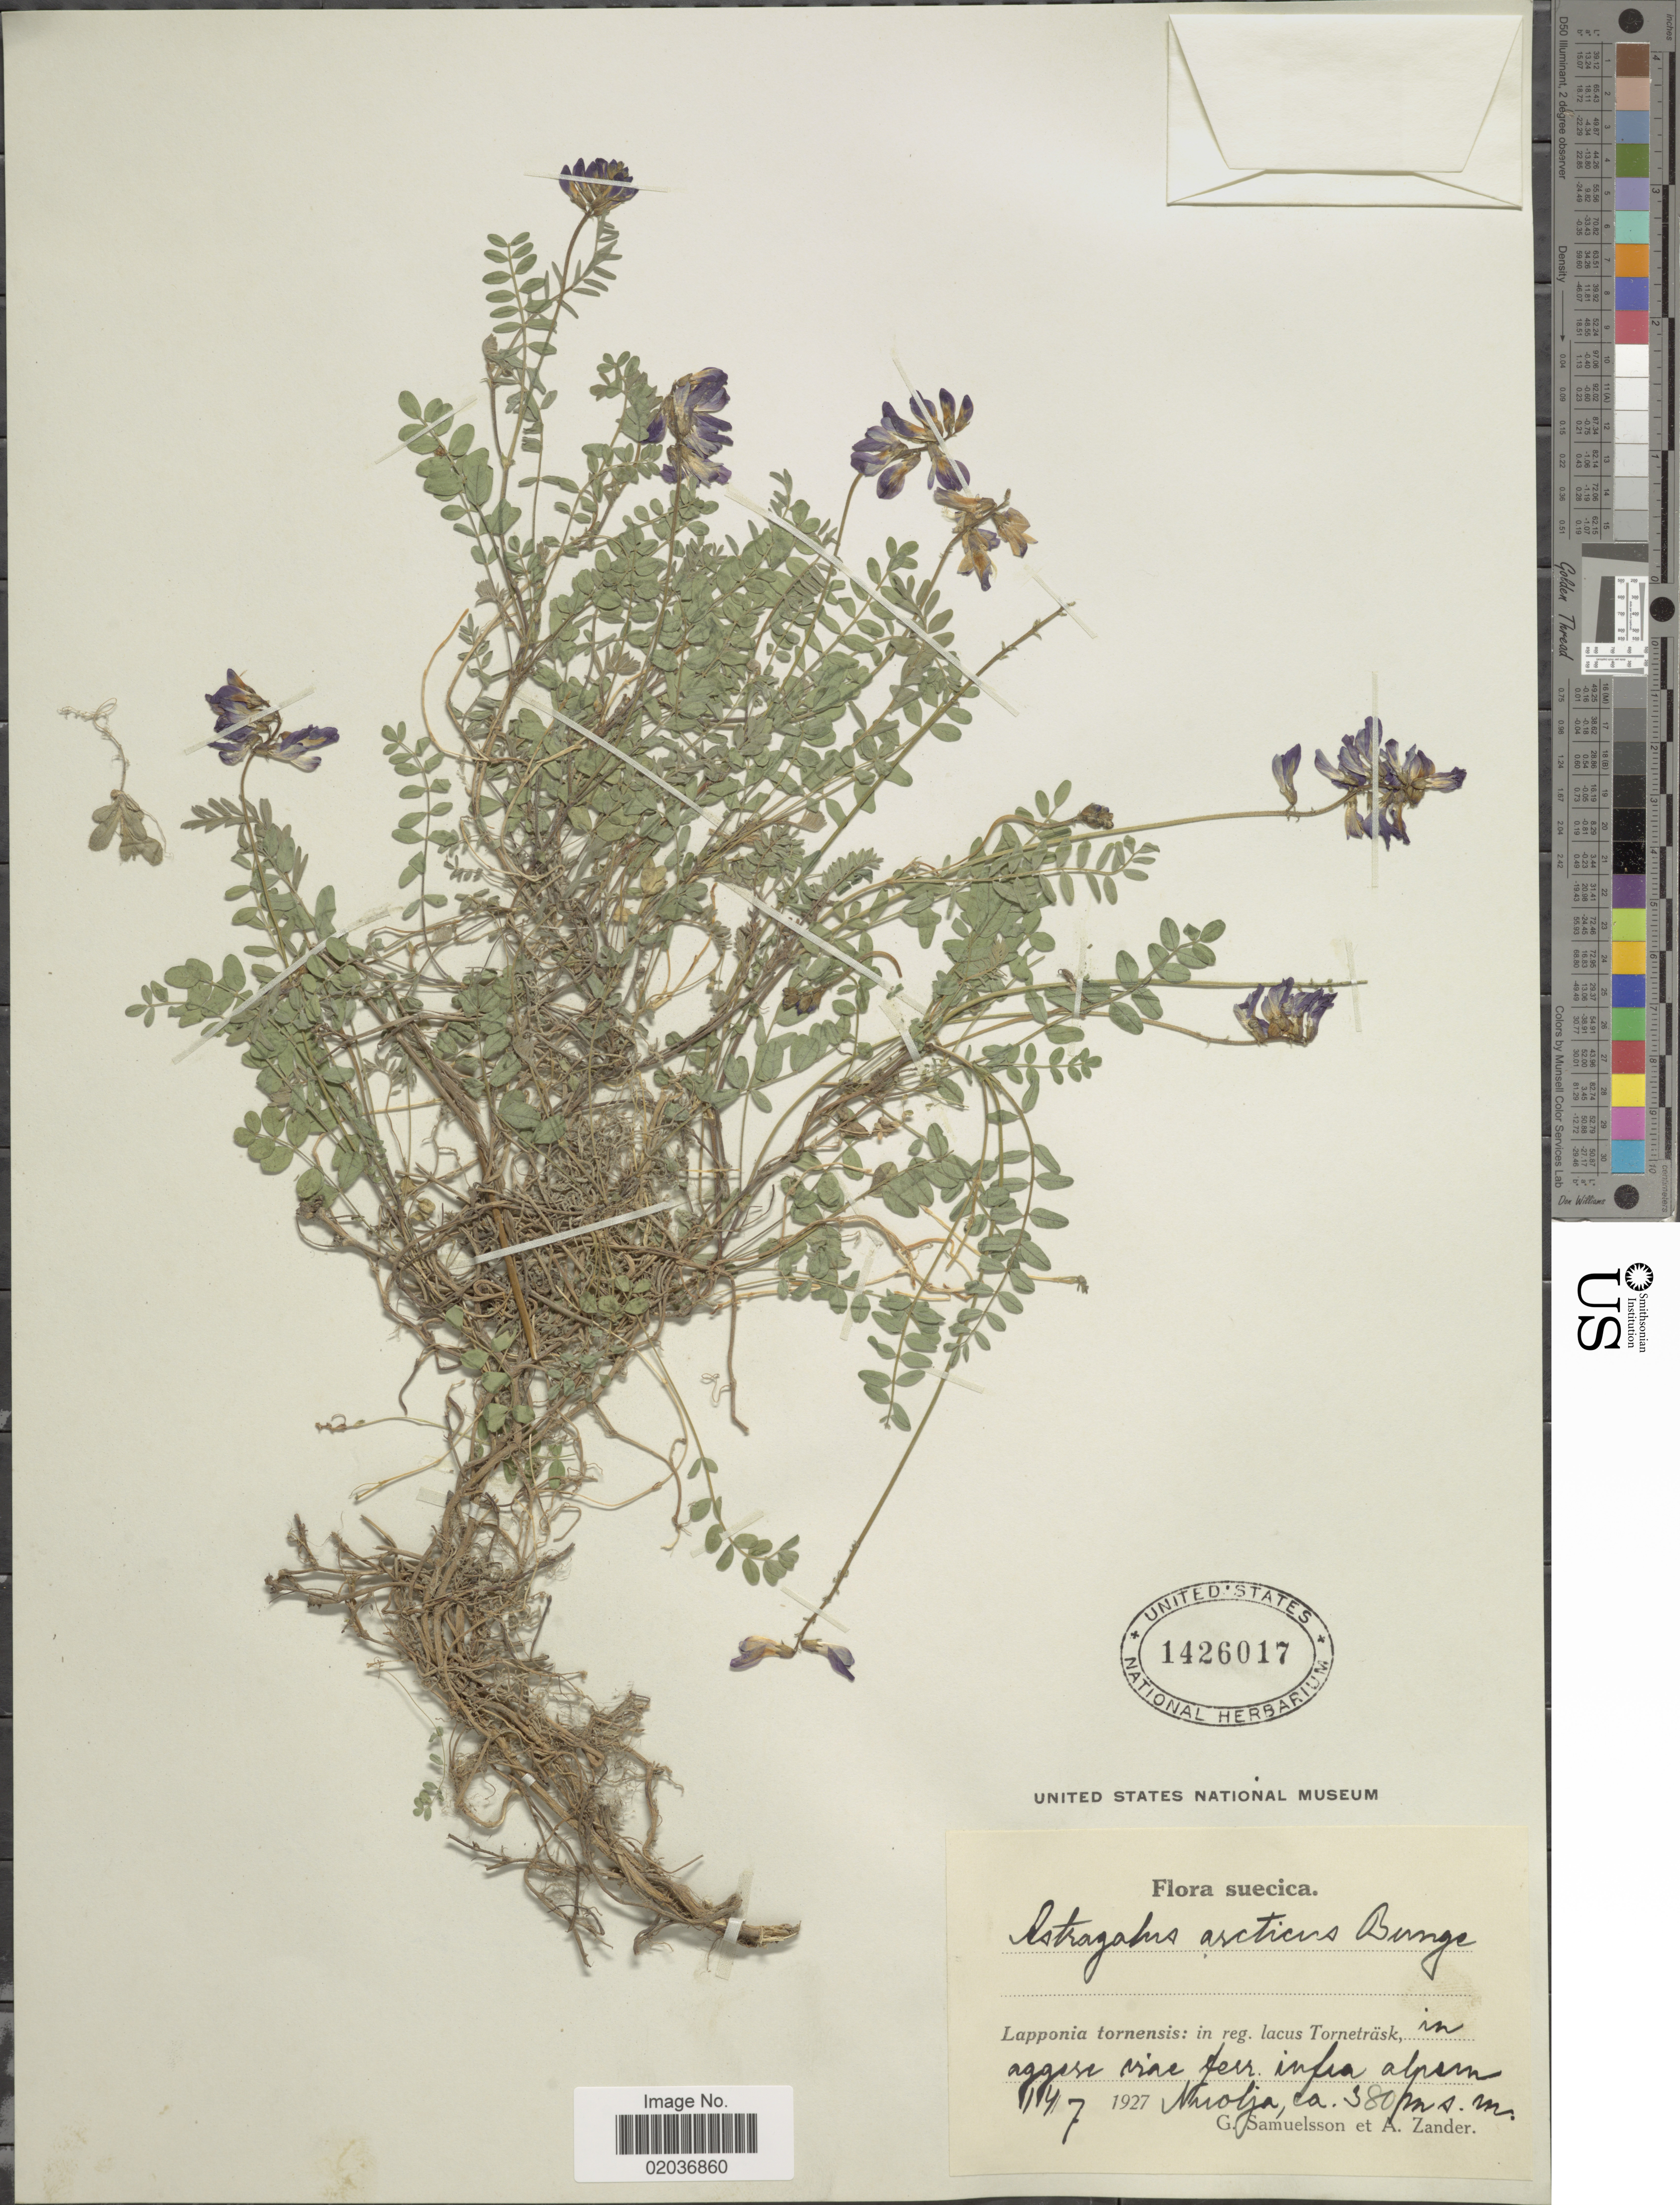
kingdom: Plantae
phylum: Tracheophyta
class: Magnoliopsida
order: Fabales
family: Fabaceae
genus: Astragalus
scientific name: Astragalus arcticus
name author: Willd.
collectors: G. Samuelson & A. Zander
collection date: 1927-07-14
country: Sweden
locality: Lapponia tornensis: in reg. lacus Torneträsk, in aggere viae terr. infra alpen Nuolja.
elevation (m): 380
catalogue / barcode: US 1426017